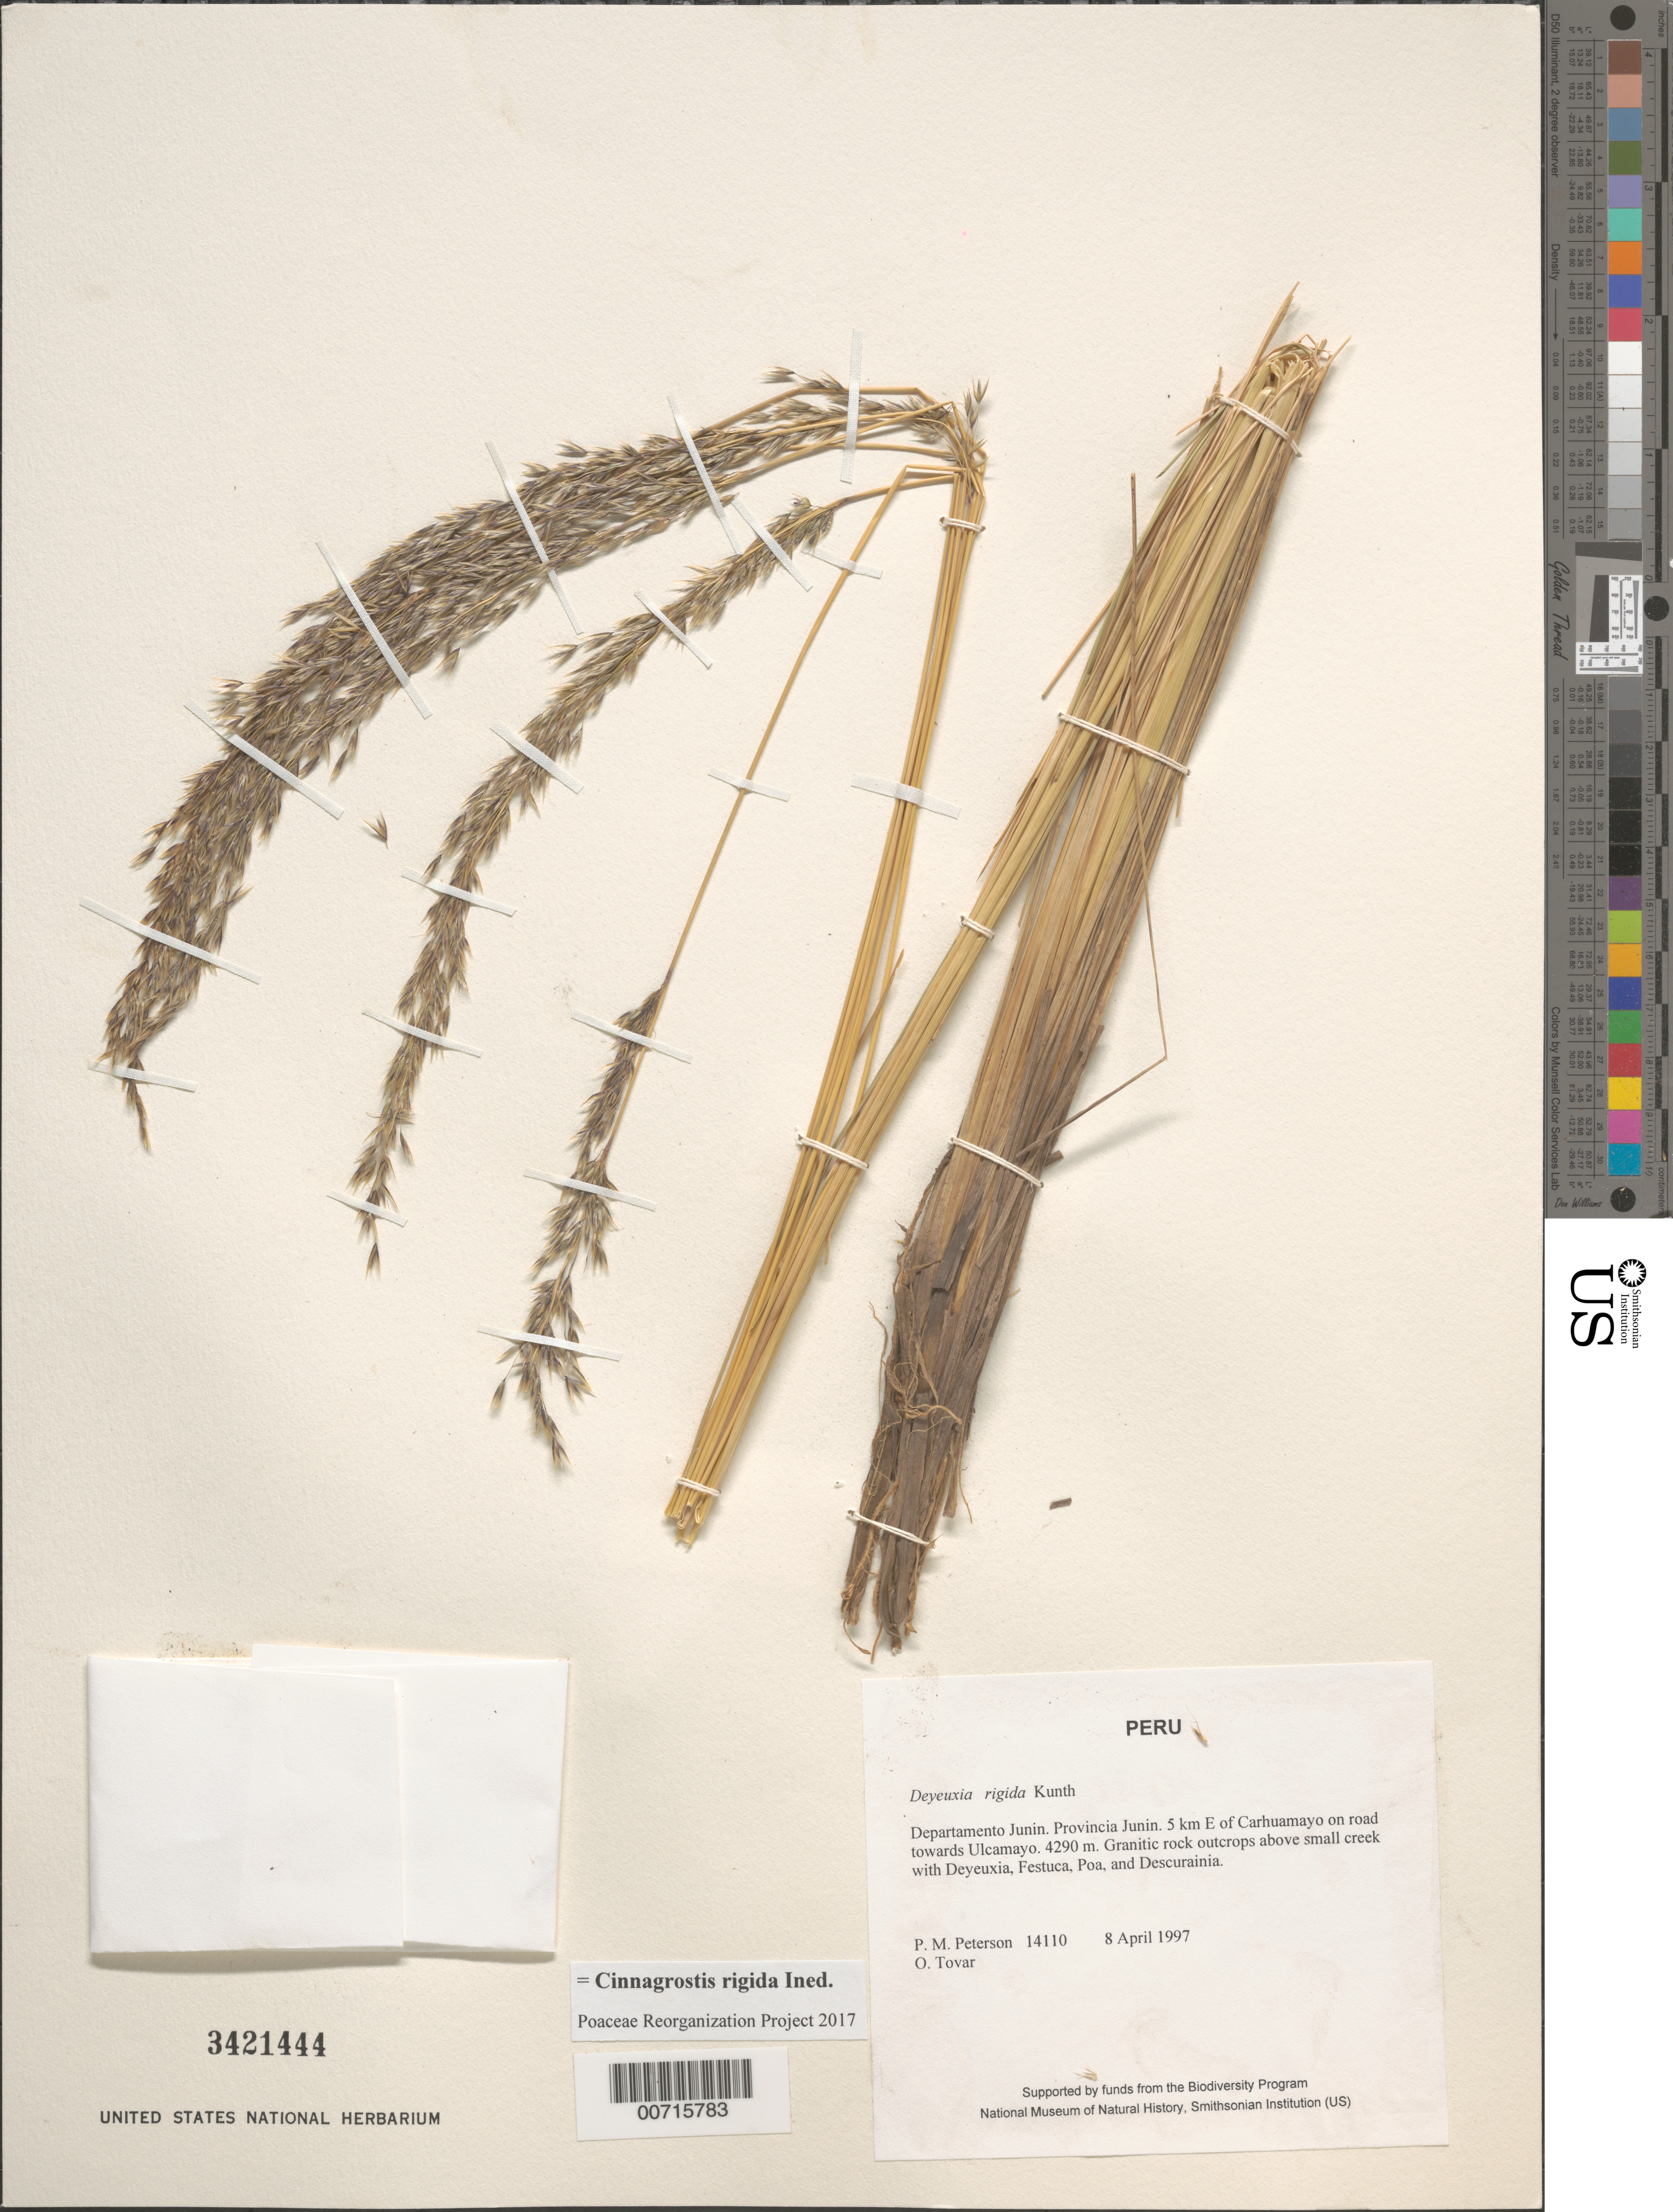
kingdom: Plantae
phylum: Tracheophyta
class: Liliopsida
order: Poales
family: Poaceae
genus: Cinnagrostis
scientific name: Cinnagrostis rigida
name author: (Kunth) P.M. Peterson et al.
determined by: Poaceae Reorganization Project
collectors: P. M. Peterson & Ó. Tovar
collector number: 14110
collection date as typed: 08 Apr 1997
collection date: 1997-04-08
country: Peru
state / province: Junín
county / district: Junín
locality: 5 km E of Carhuamayo on road towards Ulcamayo.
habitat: Granitic rock outcrops above small creek with Deyeuxia, Festuca, Poa, and Descurainia.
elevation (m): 4290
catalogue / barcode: US 3421444